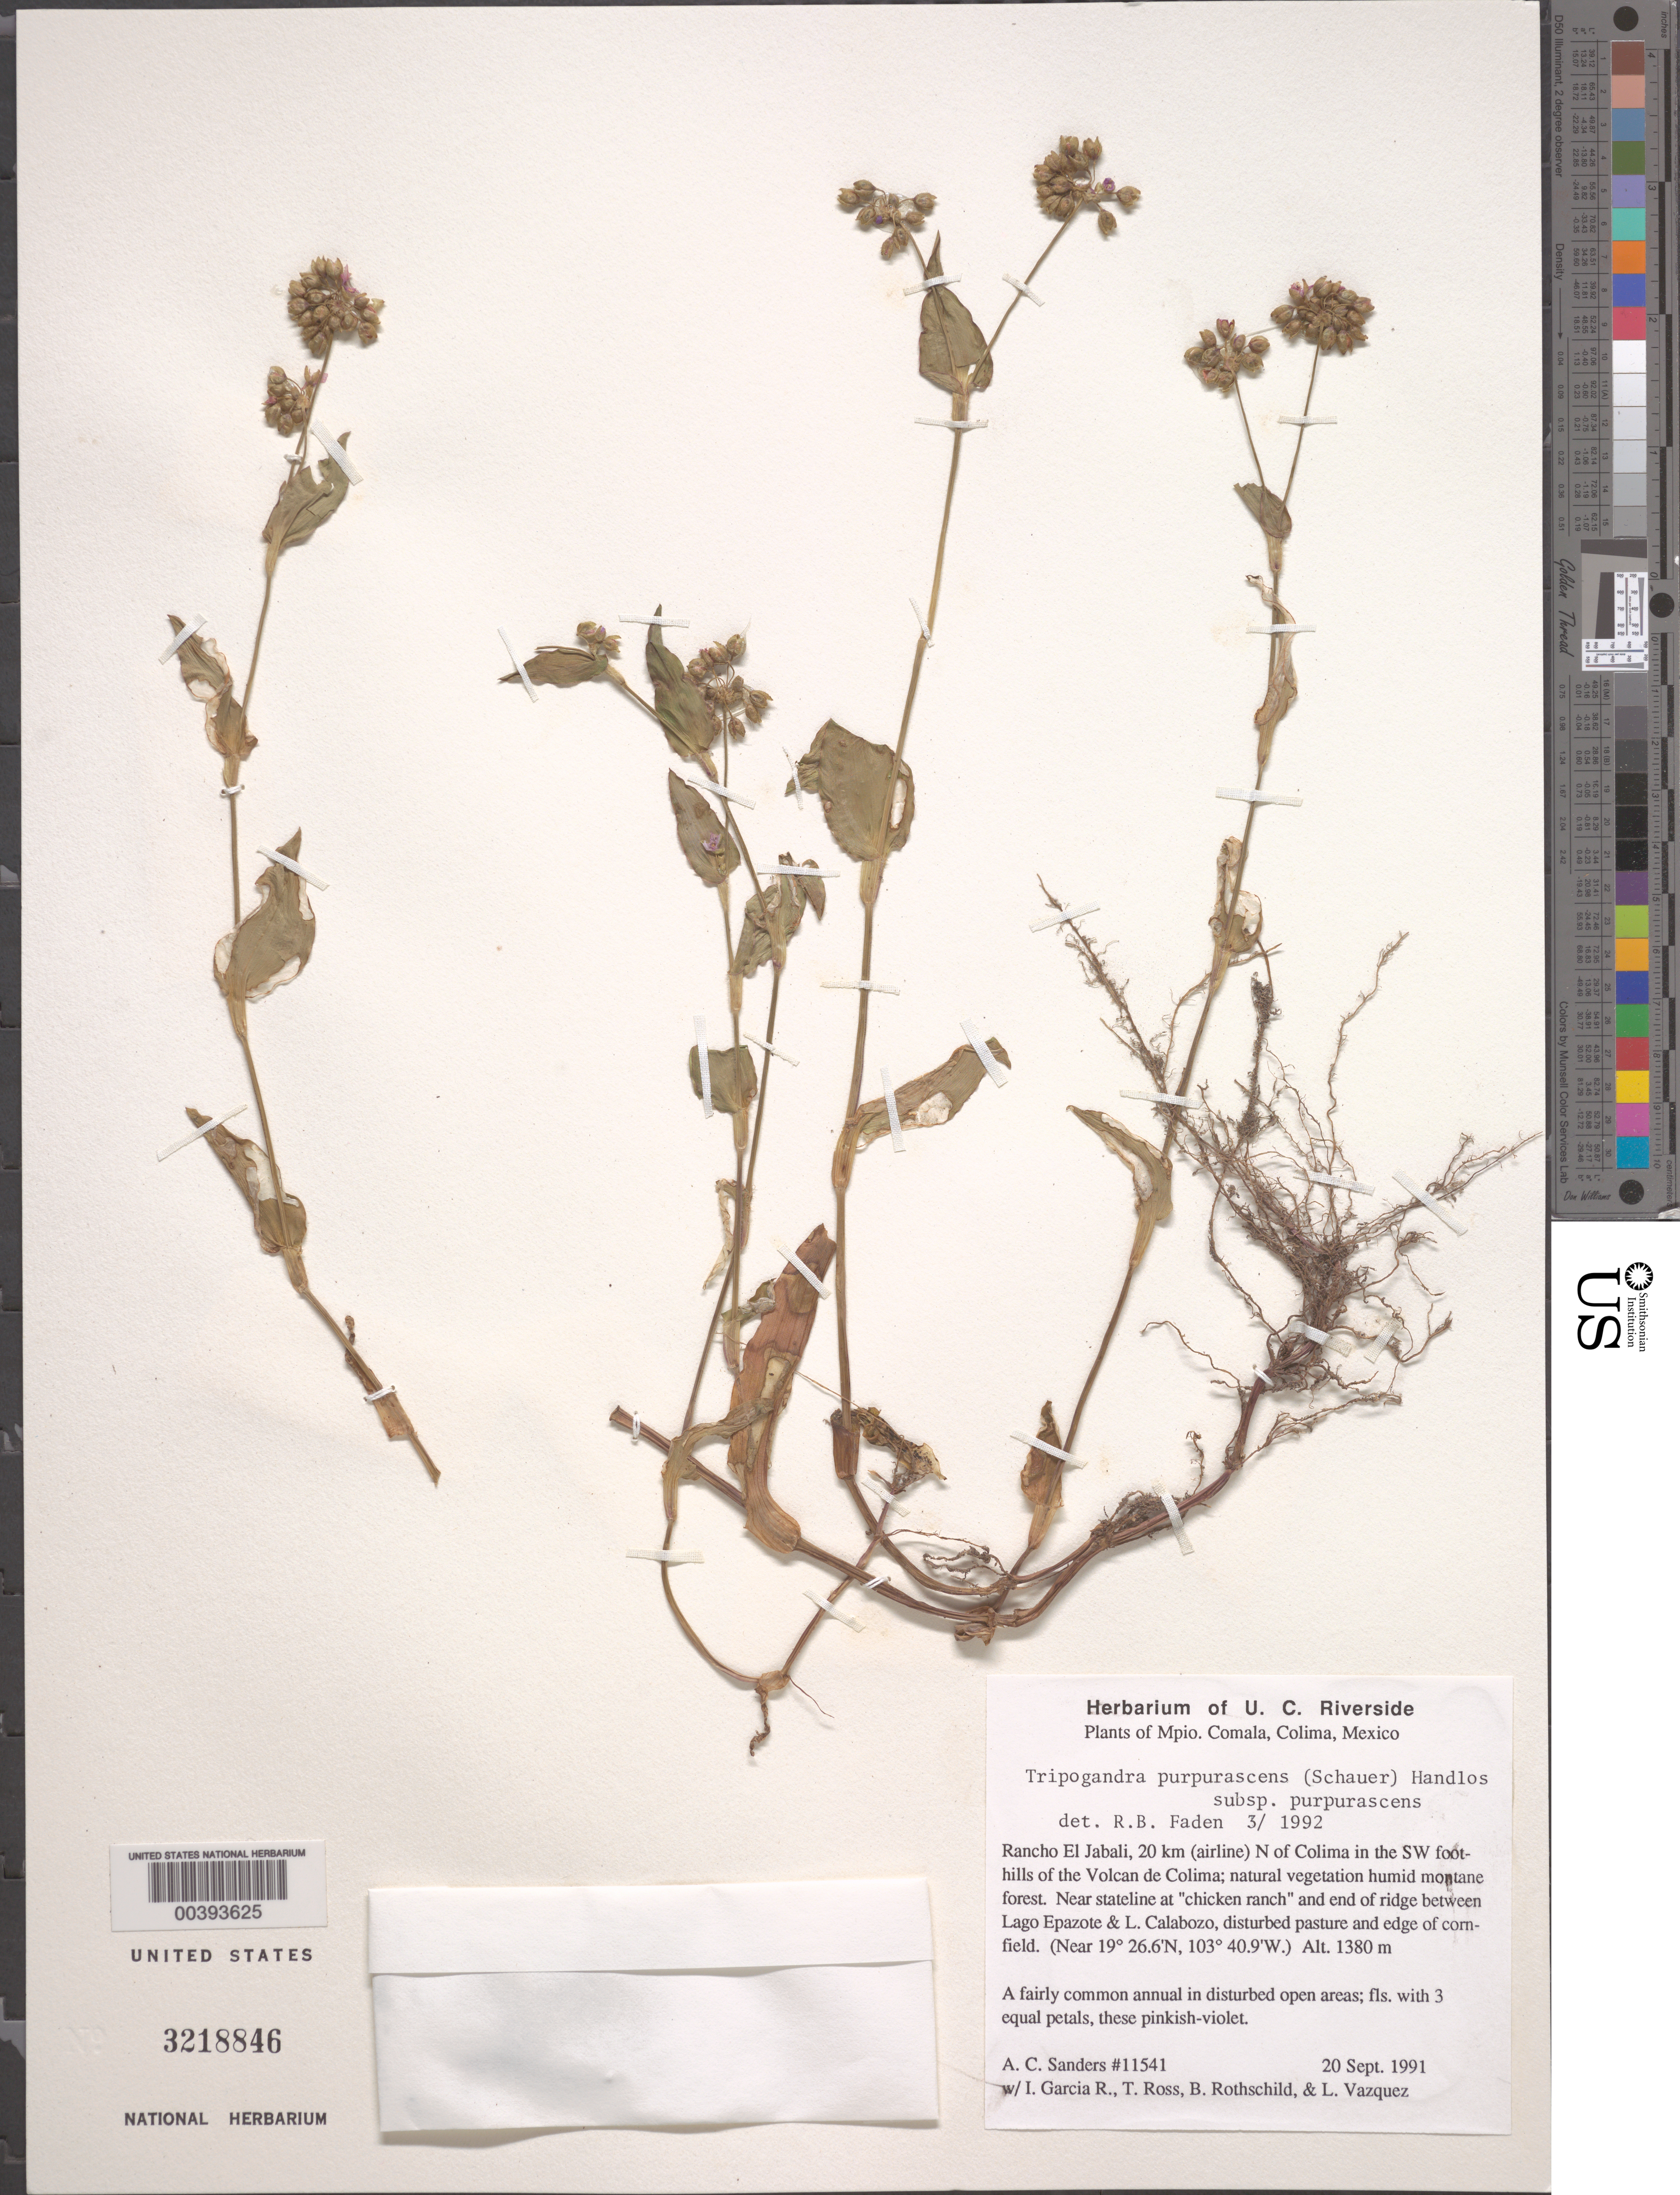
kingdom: Plantae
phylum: Tracheophyta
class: Liliopsida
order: Commelinales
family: Commelinaceae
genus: Tripogandra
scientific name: Tripogandra purpurascens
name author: (S. Schauer) Handlos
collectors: A. Sanders, I. Garcia, T. Ross, B. Rothschild & L. Vazquez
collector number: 11541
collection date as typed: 20 Sep 1991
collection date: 1991-09-20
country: Mexico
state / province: Colima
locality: Rancho El Jabali, 20 km N of Colima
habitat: Humid montane forest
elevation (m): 1380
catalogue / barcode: US 3218846